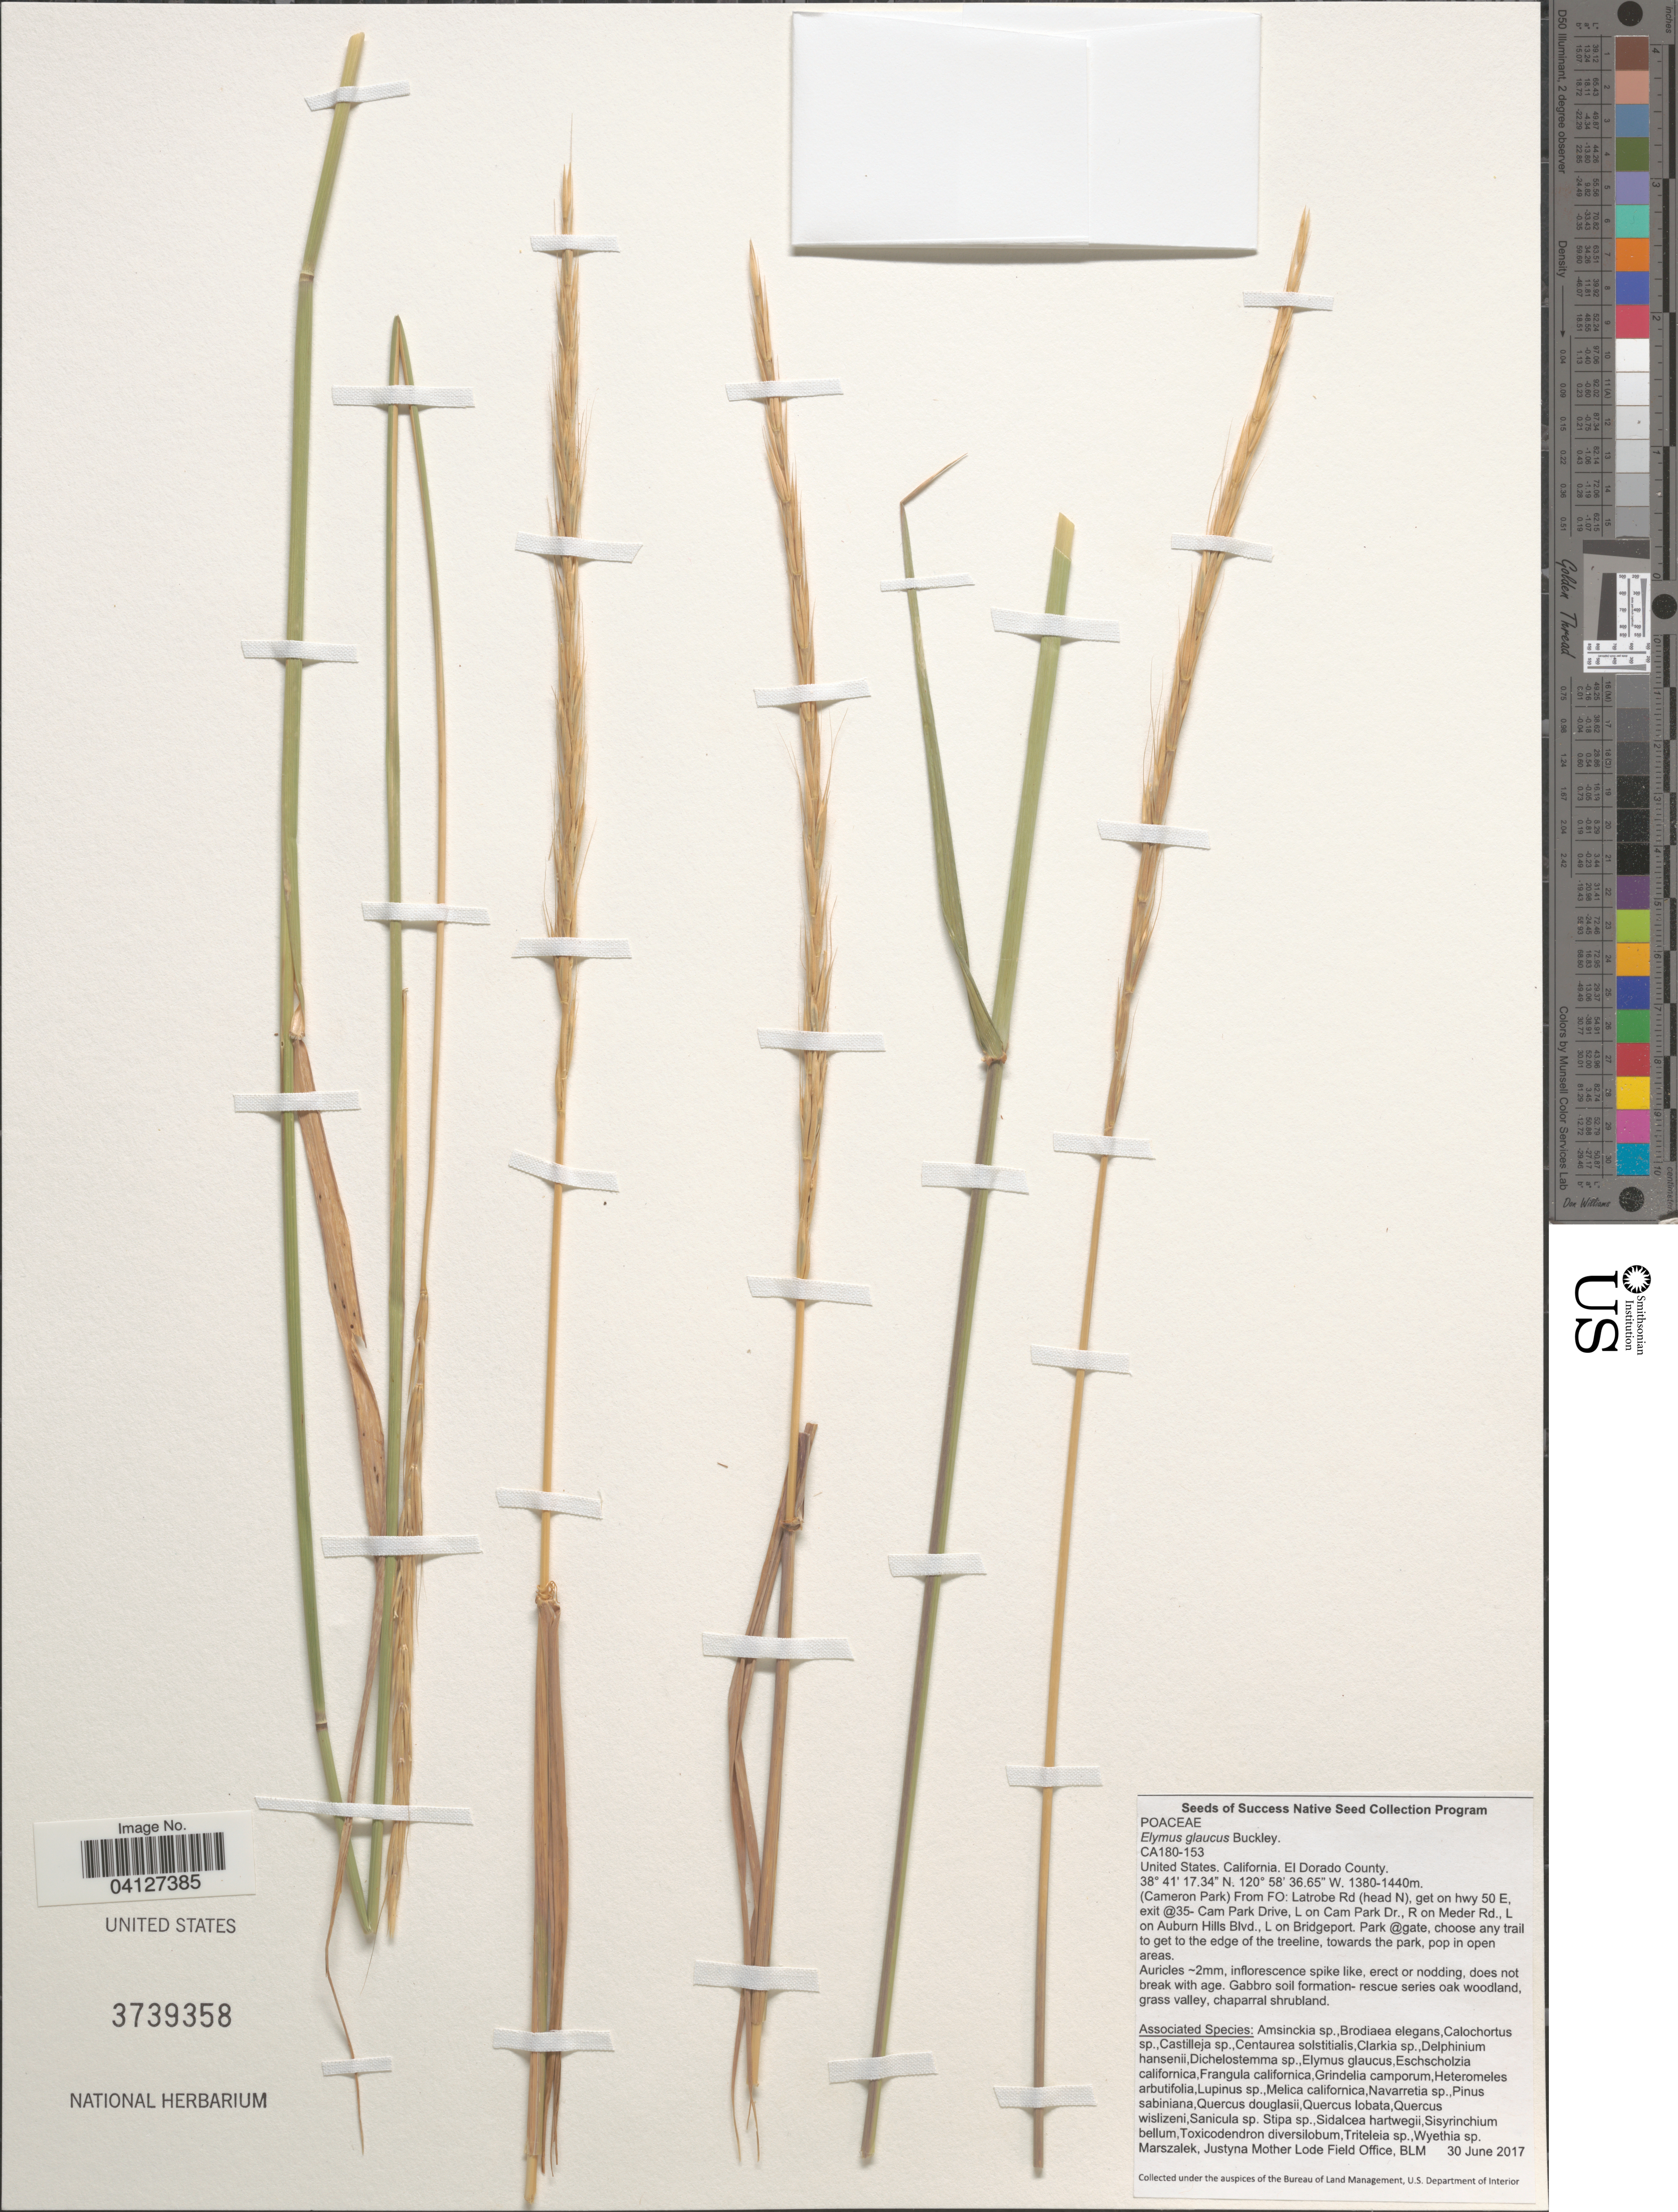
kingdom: Plantae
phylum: Tracheophyta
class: Liliopsida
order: Poales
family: Poaceae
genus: Elymus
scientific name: Elymus glaucus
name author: Buckley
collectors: J. Marszalek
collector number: CA180-153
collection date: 2017-06-30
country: United States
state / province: California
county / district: El Dorado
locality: El Dorado County. (Cameron Park) From FO: Latrobe Rd (head N), get on hwy 50 E, exit @35- Cam Park Drive, L on Cam Park Dr., R on Meder Rd., L on Auburn Hills Blvd., L on Bridgeport. Park @gate, choose any trail to get to the edge of the treeline, towards the park, pop in open areas.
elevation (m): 1380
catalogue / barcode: US 3739358